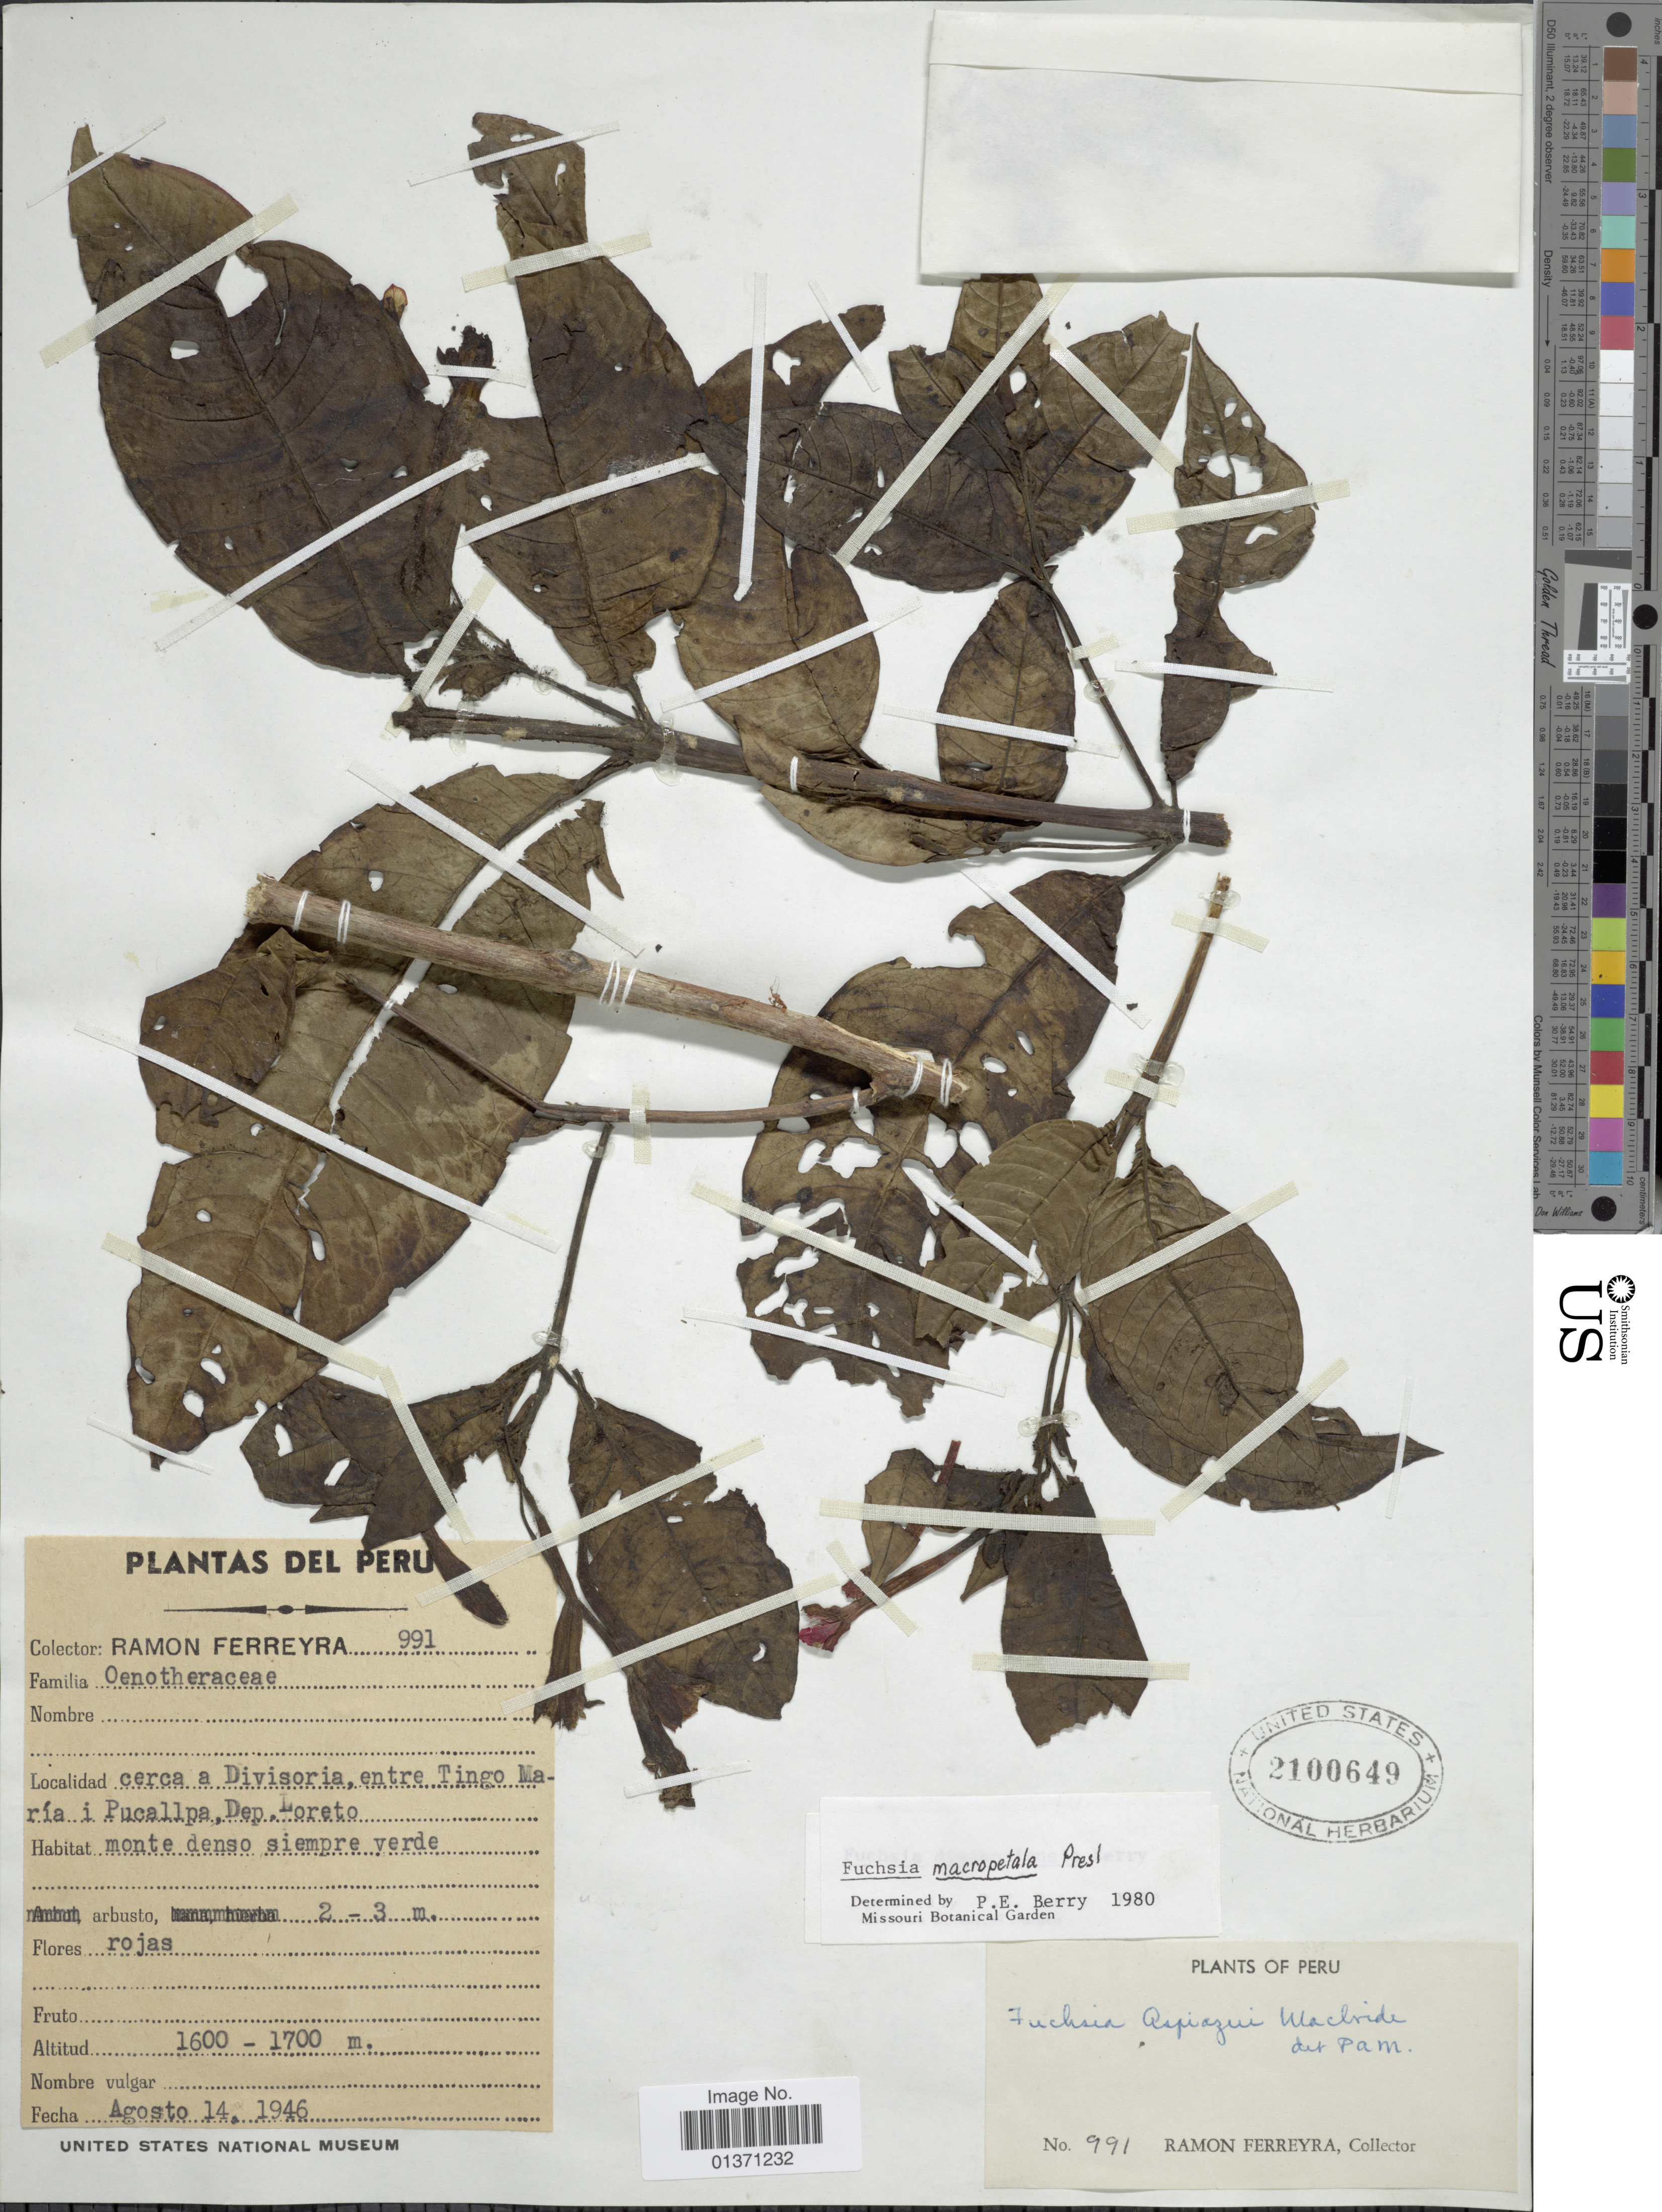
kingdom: Plantae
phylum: Tracheophyta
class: Magnoliopsida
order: Myrtales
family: Onagraceae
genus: Fuchsia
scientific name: Fuchsia macropetala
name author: C. Presl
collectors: R. A. Ferreyra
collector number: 991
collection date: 1946-08-14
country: Peru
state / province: Loreto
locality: Cerca a Divisoria, entre Tingo María i Pucallpa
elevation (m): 1600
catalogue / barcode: US 2100649